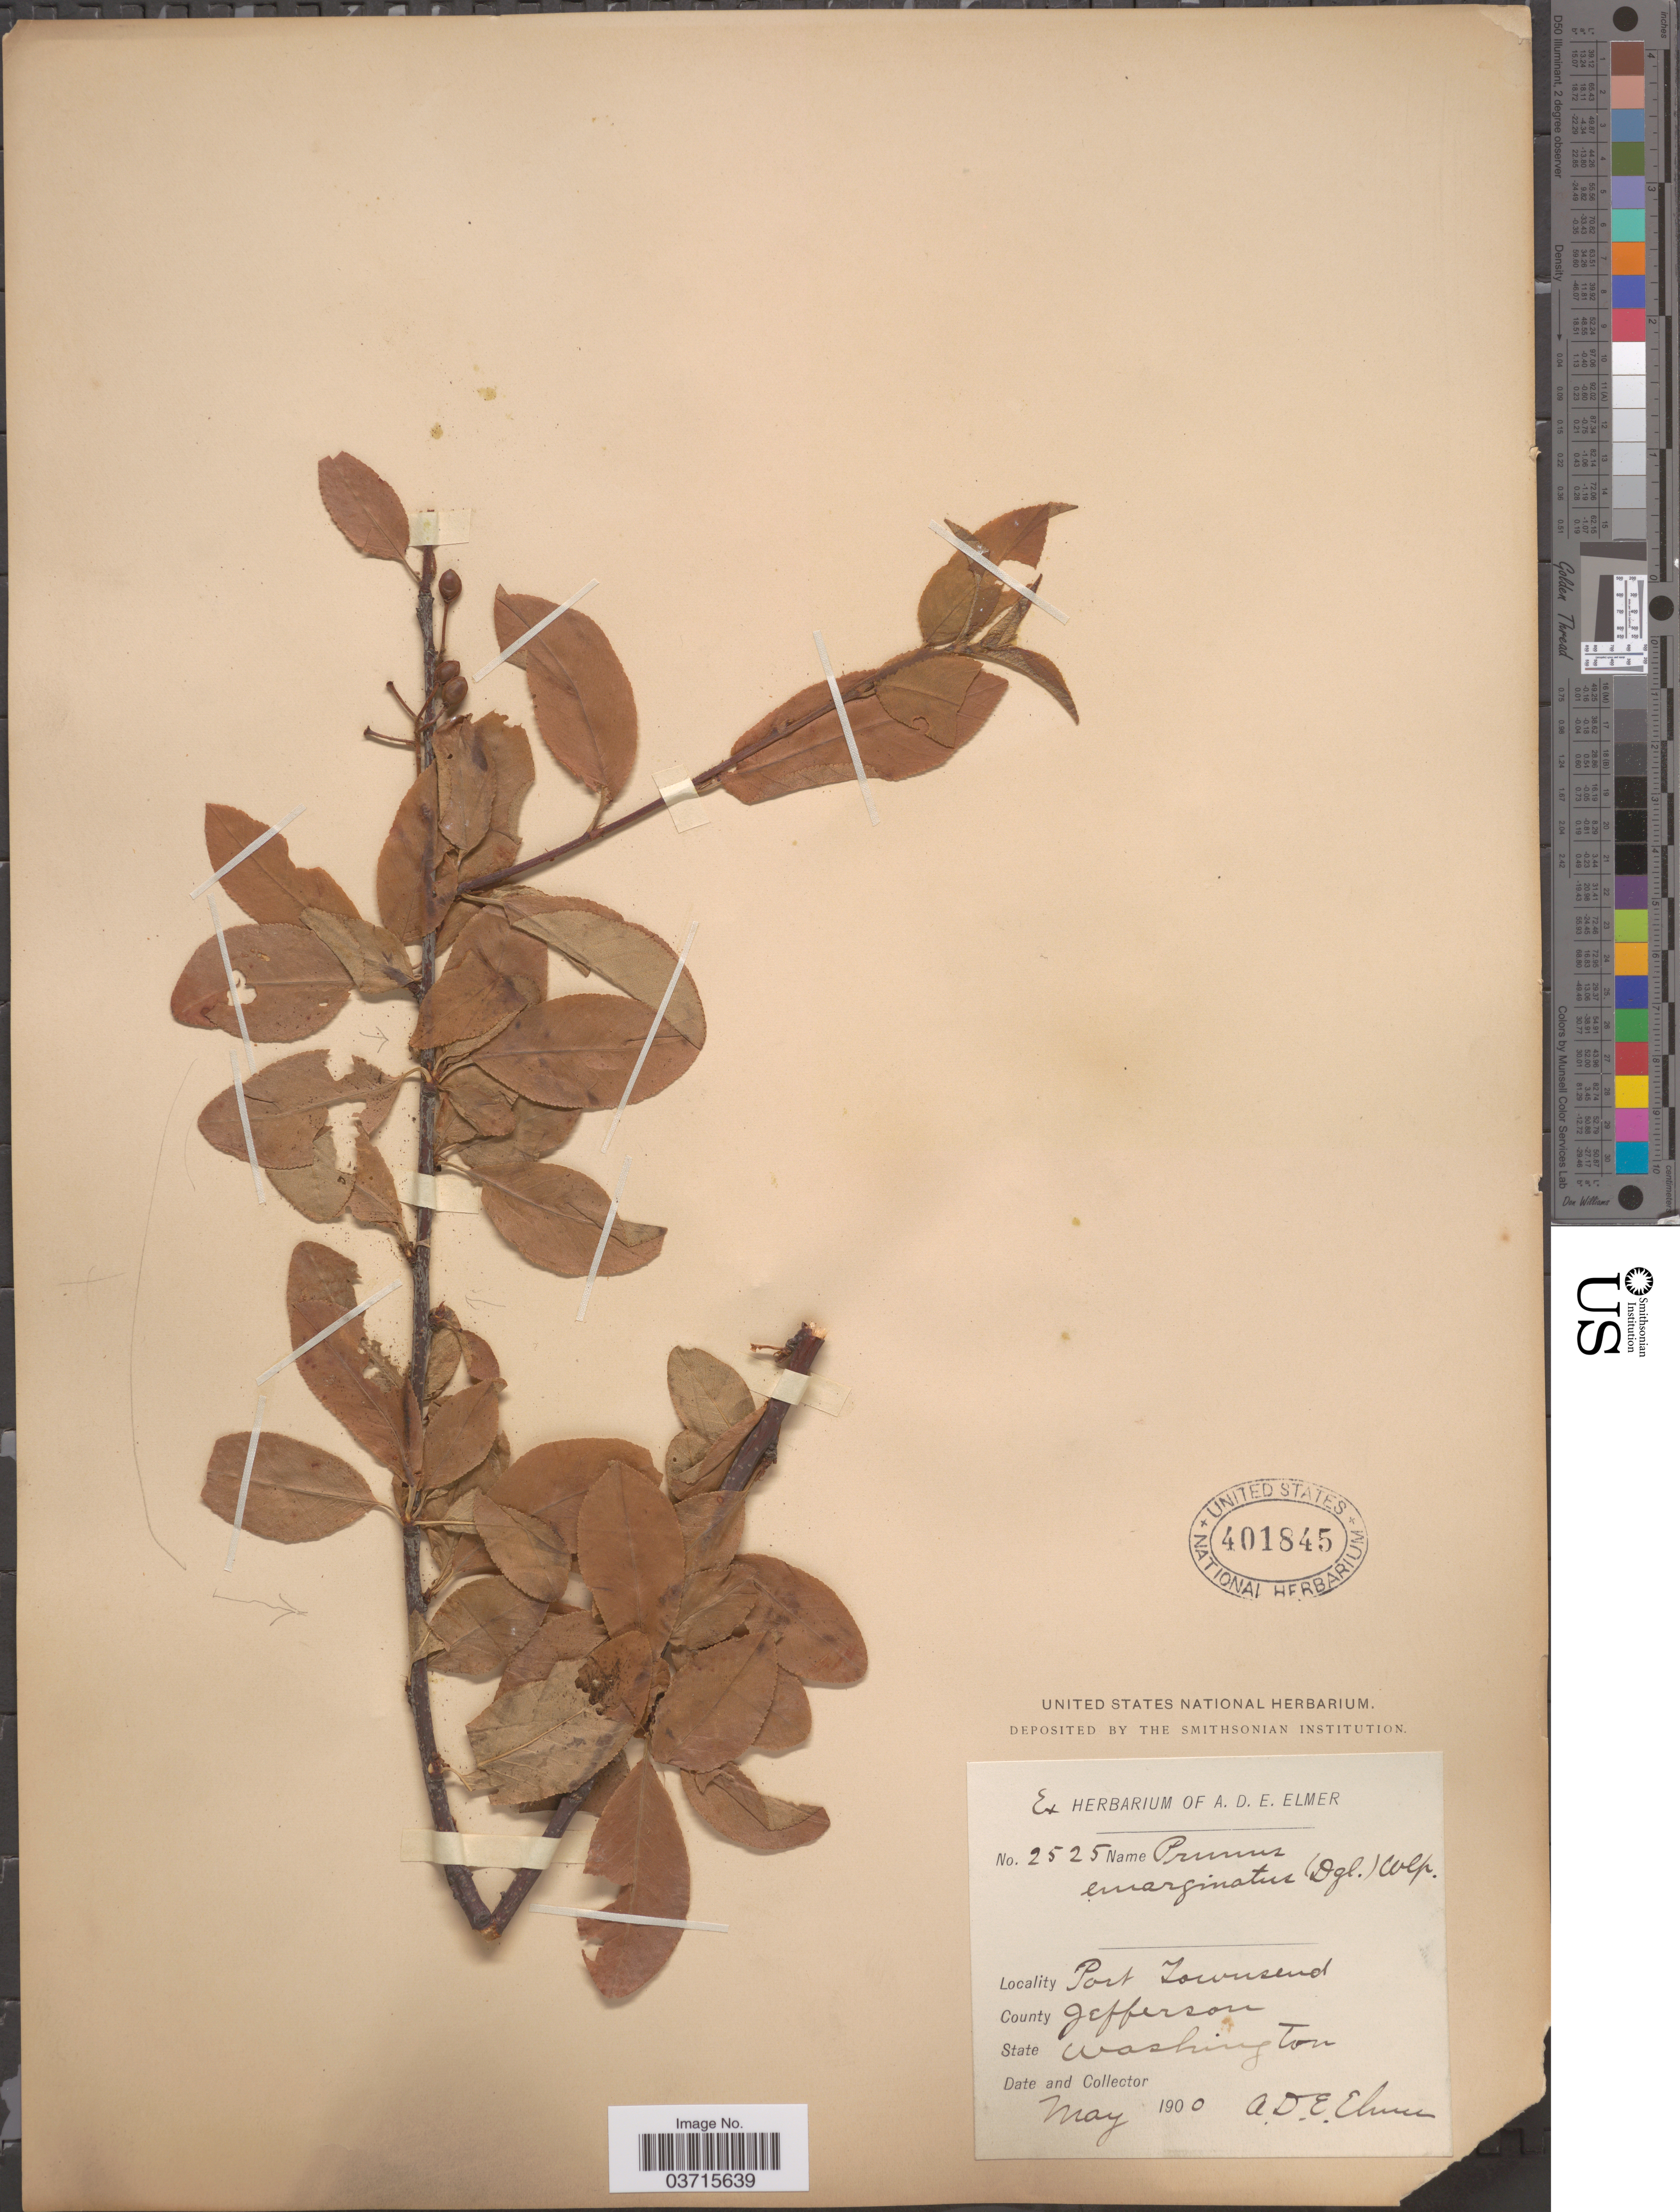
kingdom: Plantae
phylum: Tracheophyta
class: Magnoliopsida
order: Rosales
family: Rosaceae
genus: Prunus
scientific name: Prunus emarginata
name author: (Douglas ex Hook.) Eaton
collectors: A. D. E. Elmer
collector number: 2525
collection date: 1900-05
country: United States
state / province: Washington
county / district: Jefferson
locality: Port Townsend. County Jefferson.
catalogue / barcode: US 401845